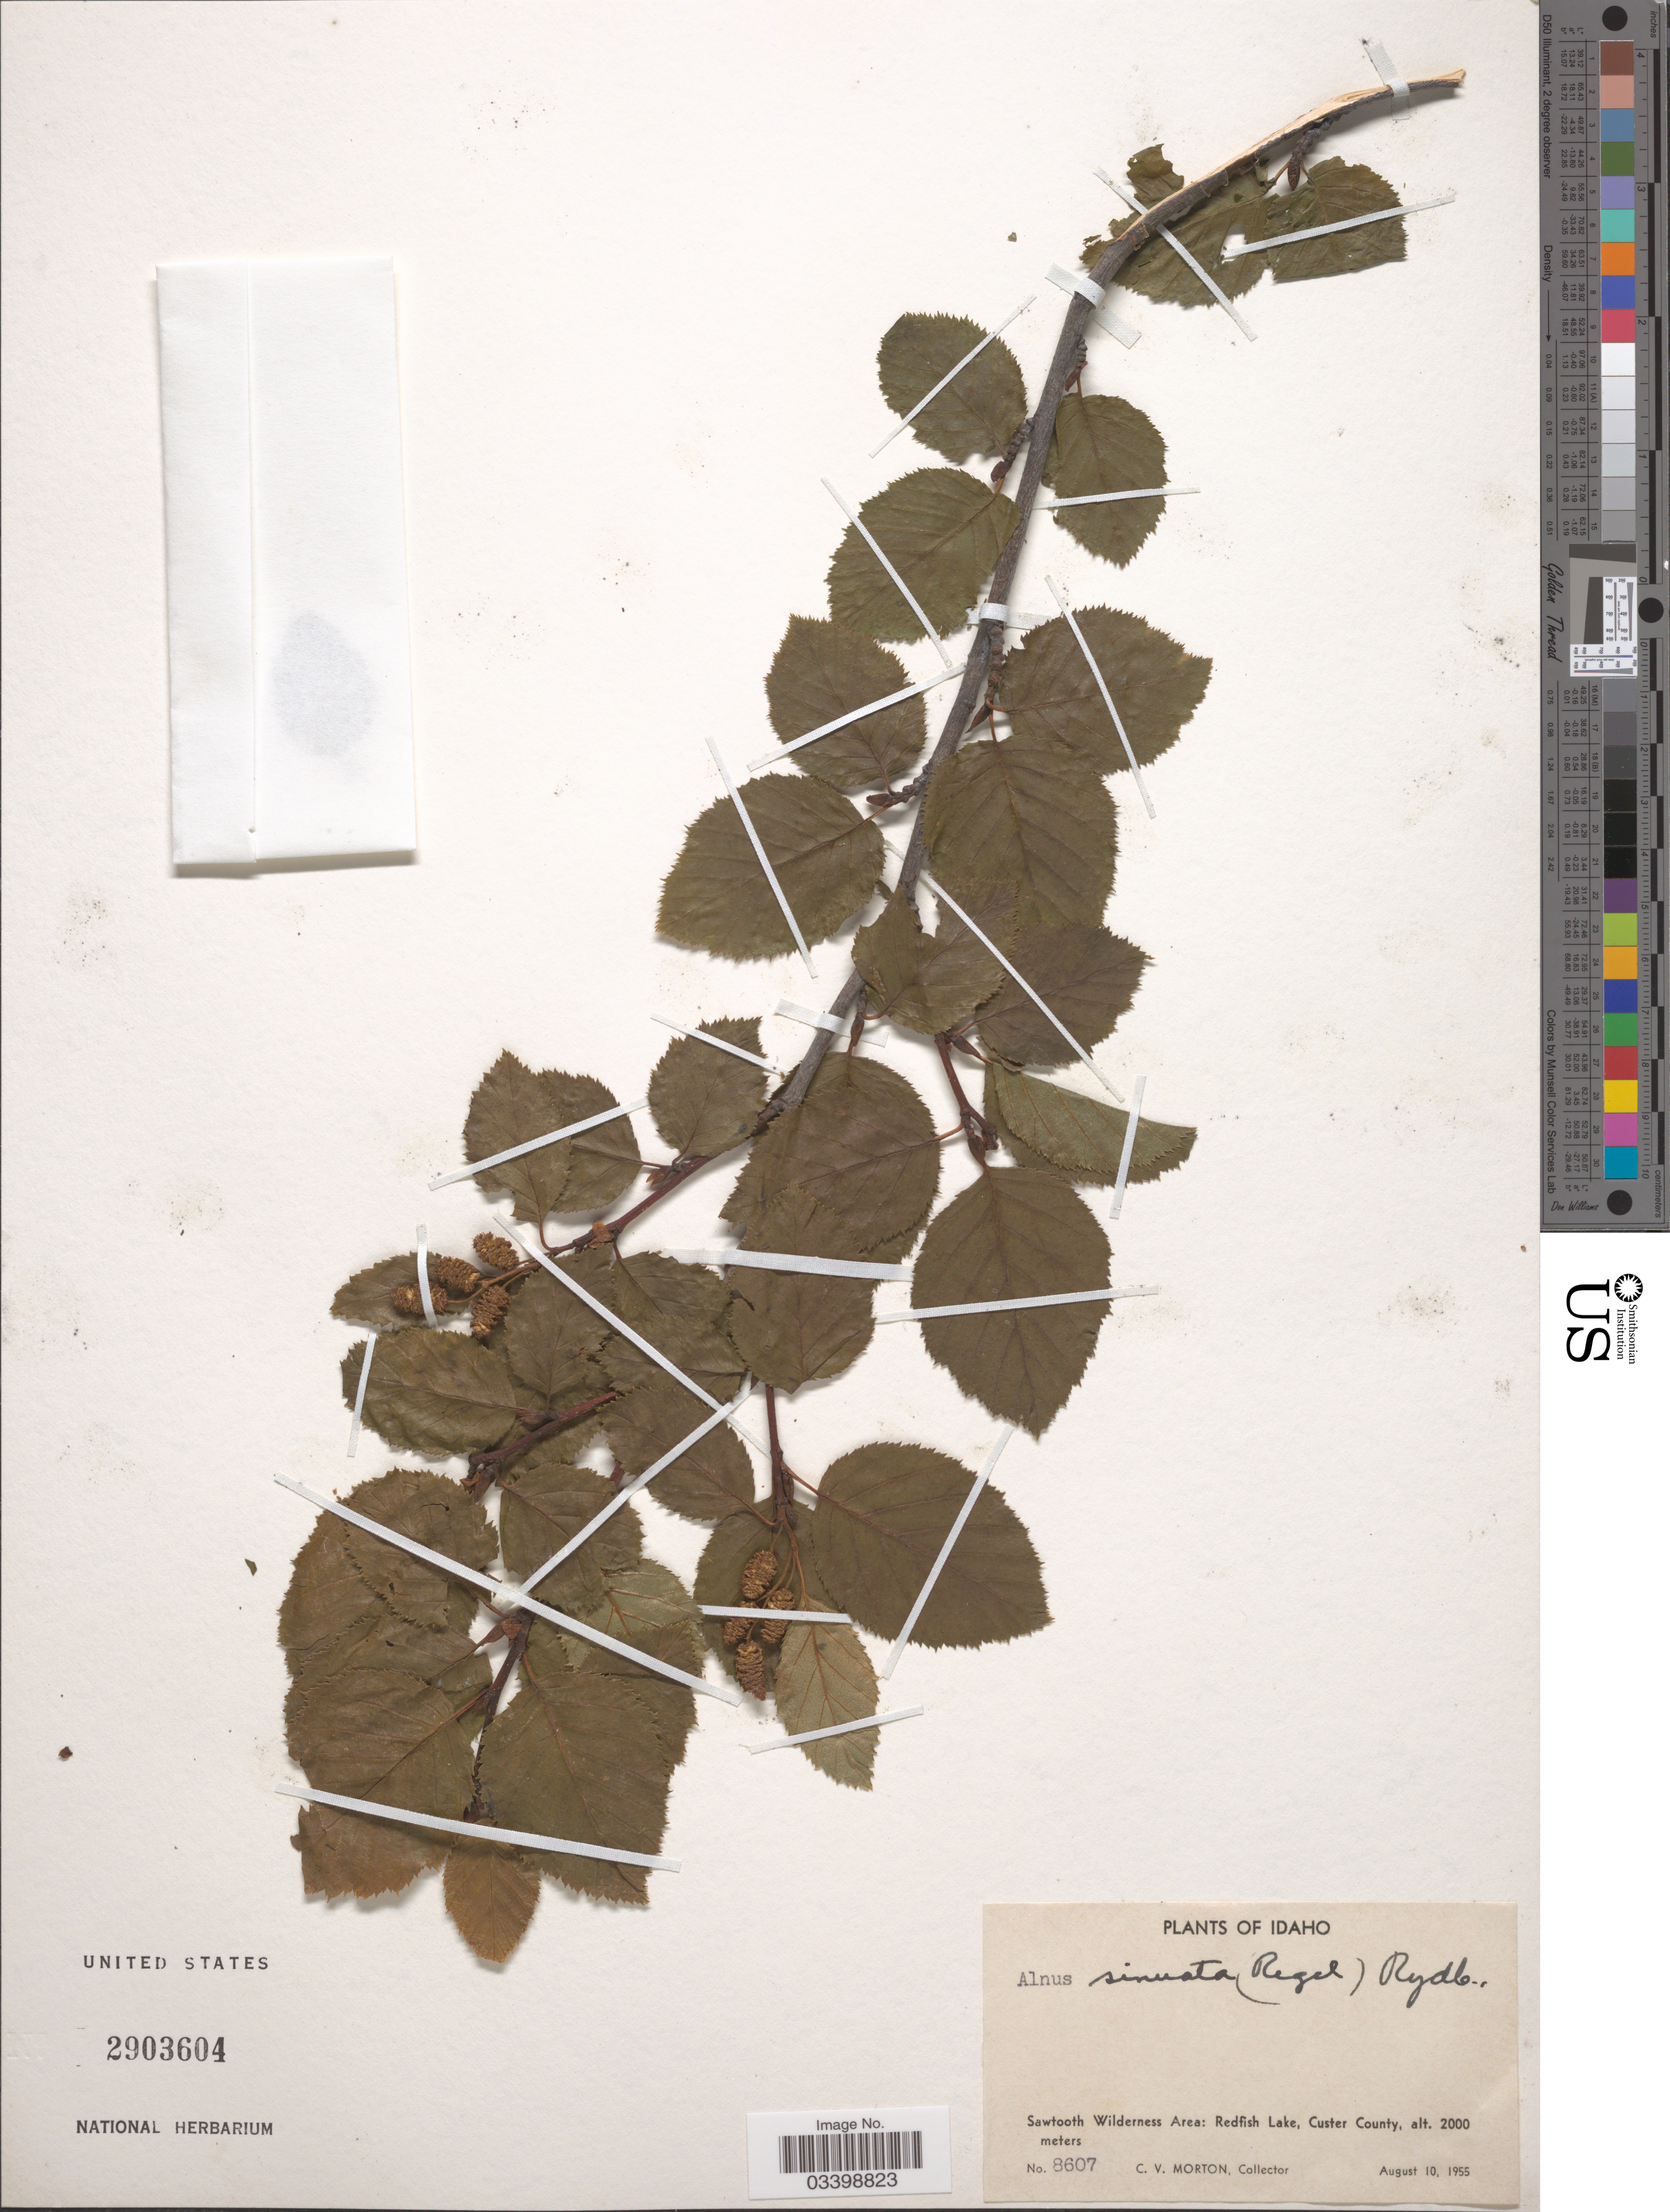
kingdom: Plantae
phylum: Tracheophyta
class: Magnoliopsida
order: Fagales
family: Betulaceae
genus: Alnus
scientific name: Alnus viridis subsp. sinuata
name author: Regel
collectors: C. V. Morton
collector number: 8607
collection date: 1955-08-10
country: United States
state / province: Idaho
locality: Sawtooth Wilderness Area: Redfish Lake, Custer County.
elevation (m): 2000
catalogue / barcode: US 2903604